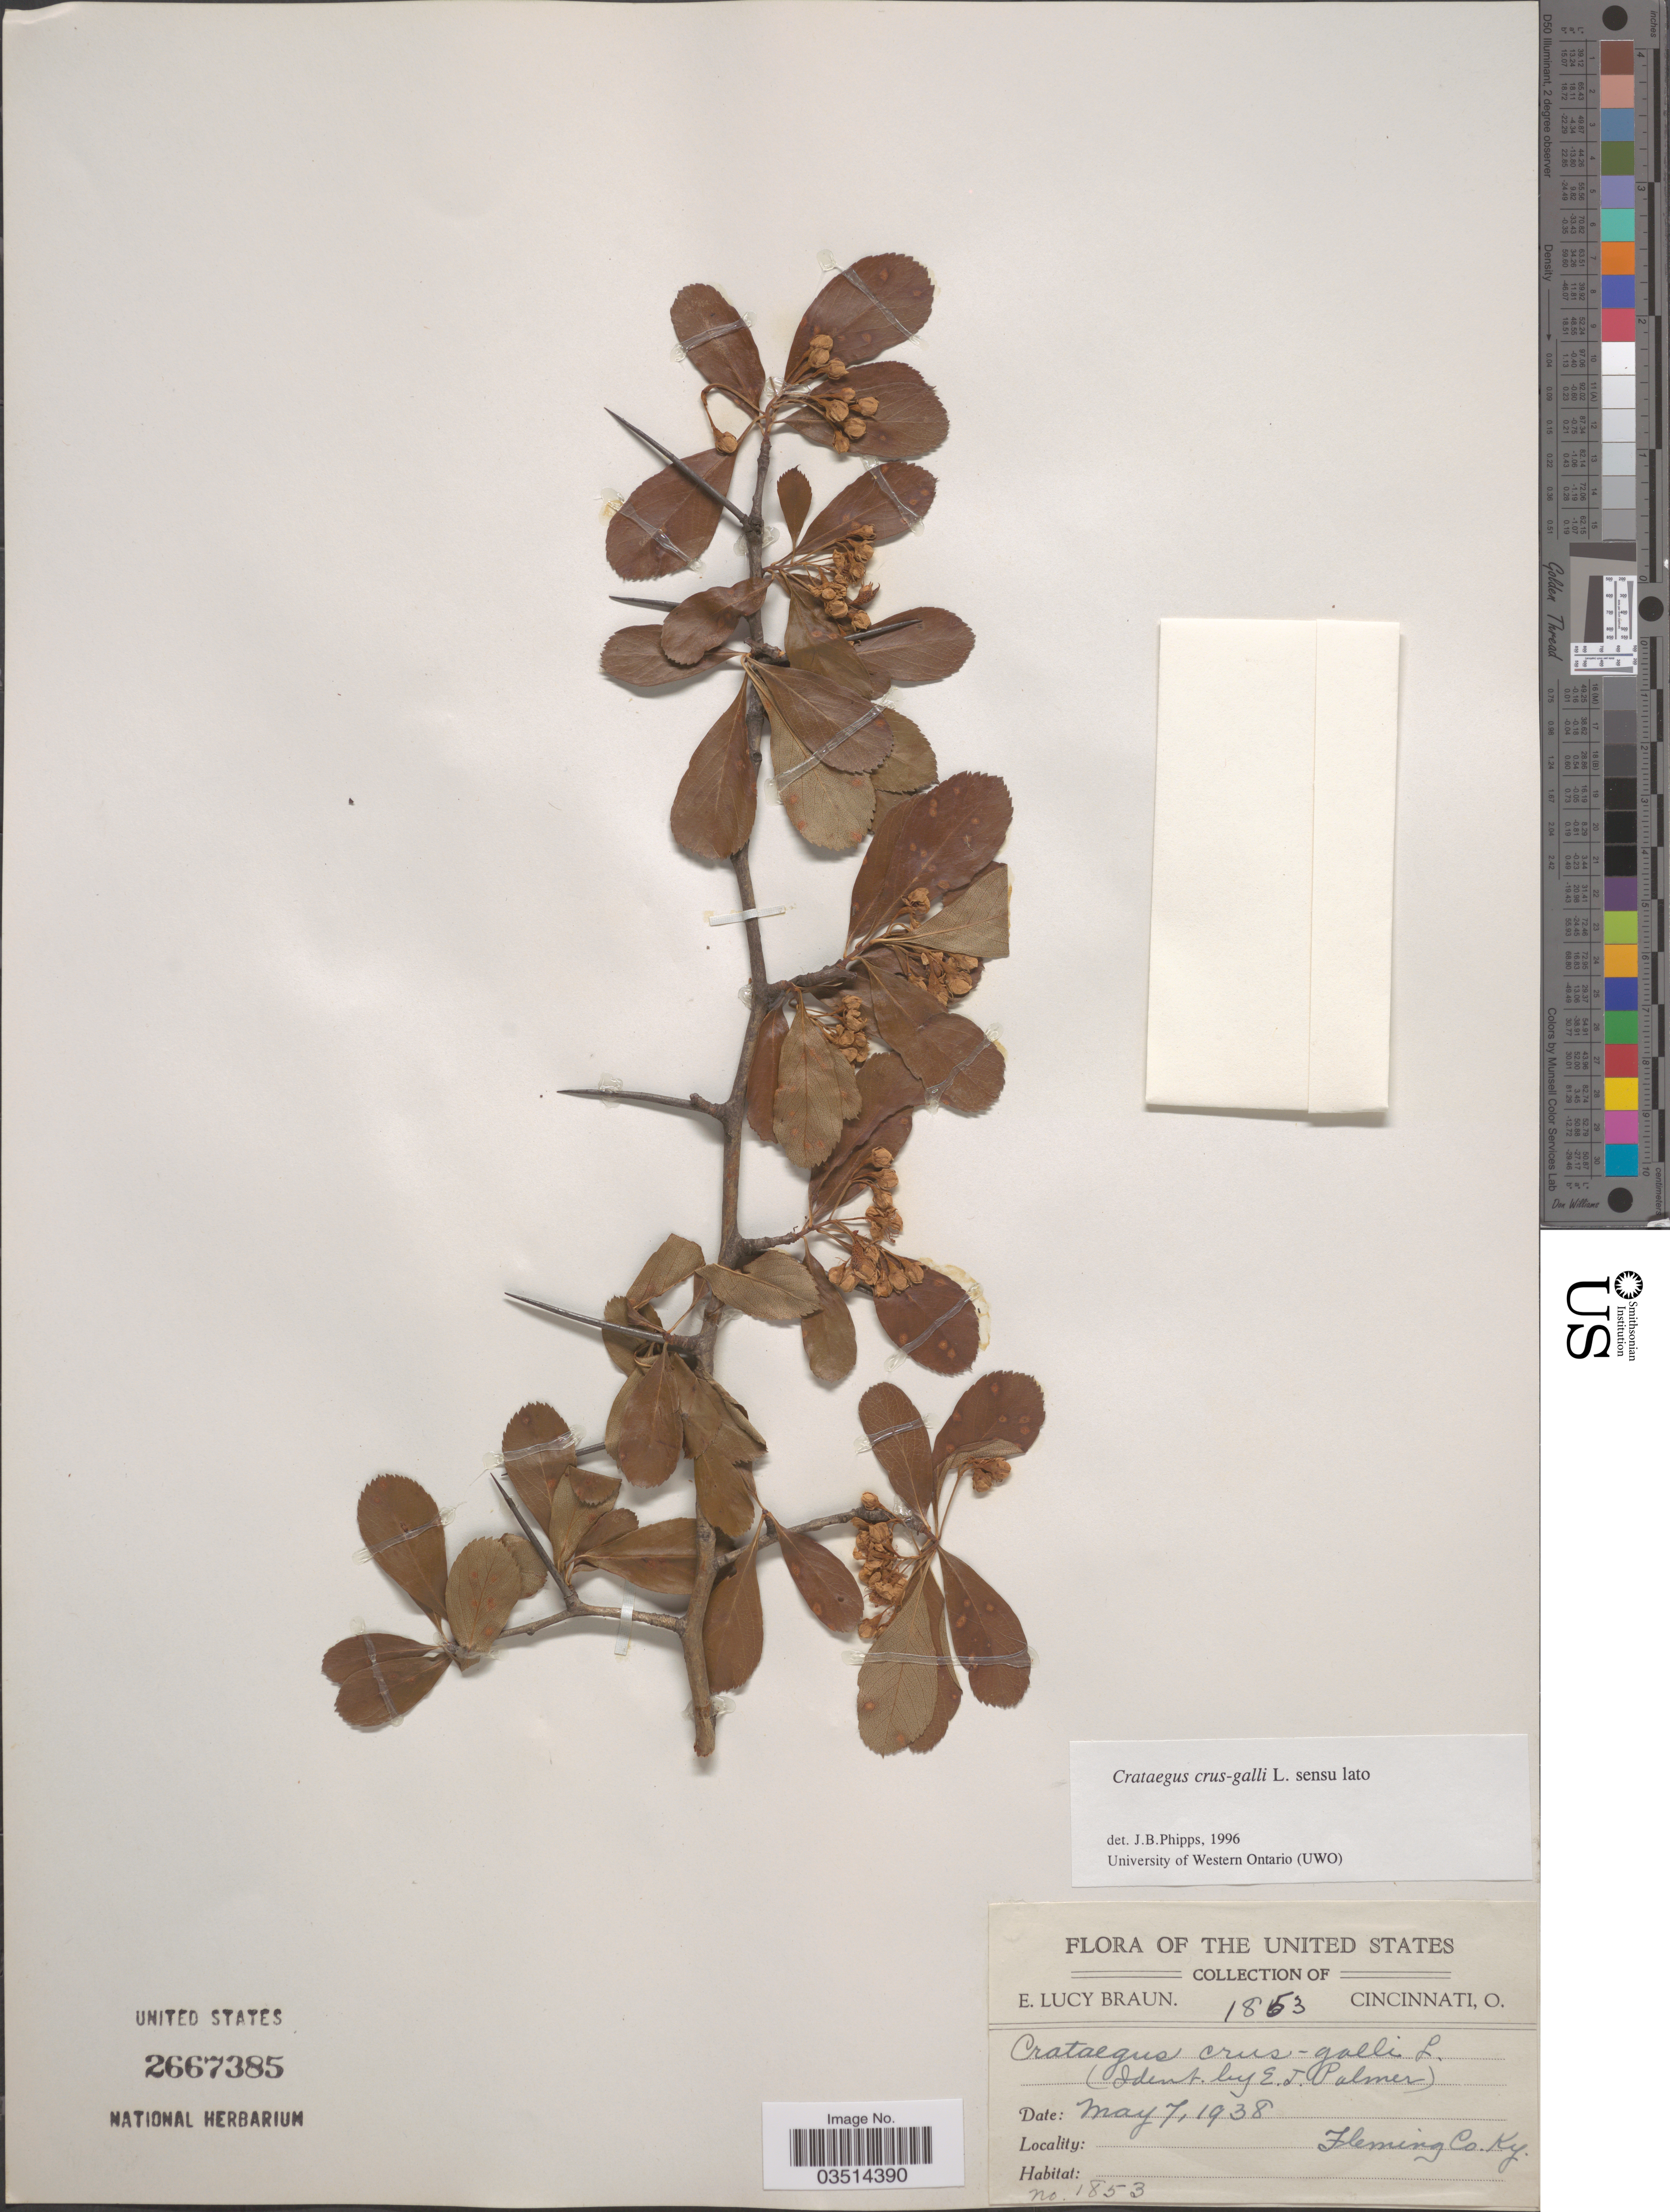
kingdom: Plantae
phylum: Tracheophyta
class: Magnoliopsida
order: Rosales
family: Rosaceae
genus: Crataegus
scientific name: Crataegus crus-galli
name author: L.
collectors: E. L. Braun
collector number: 1853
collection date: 1938-05-07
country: United States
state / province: Kentucky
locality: Fleming Co.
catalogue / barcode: US 2667385